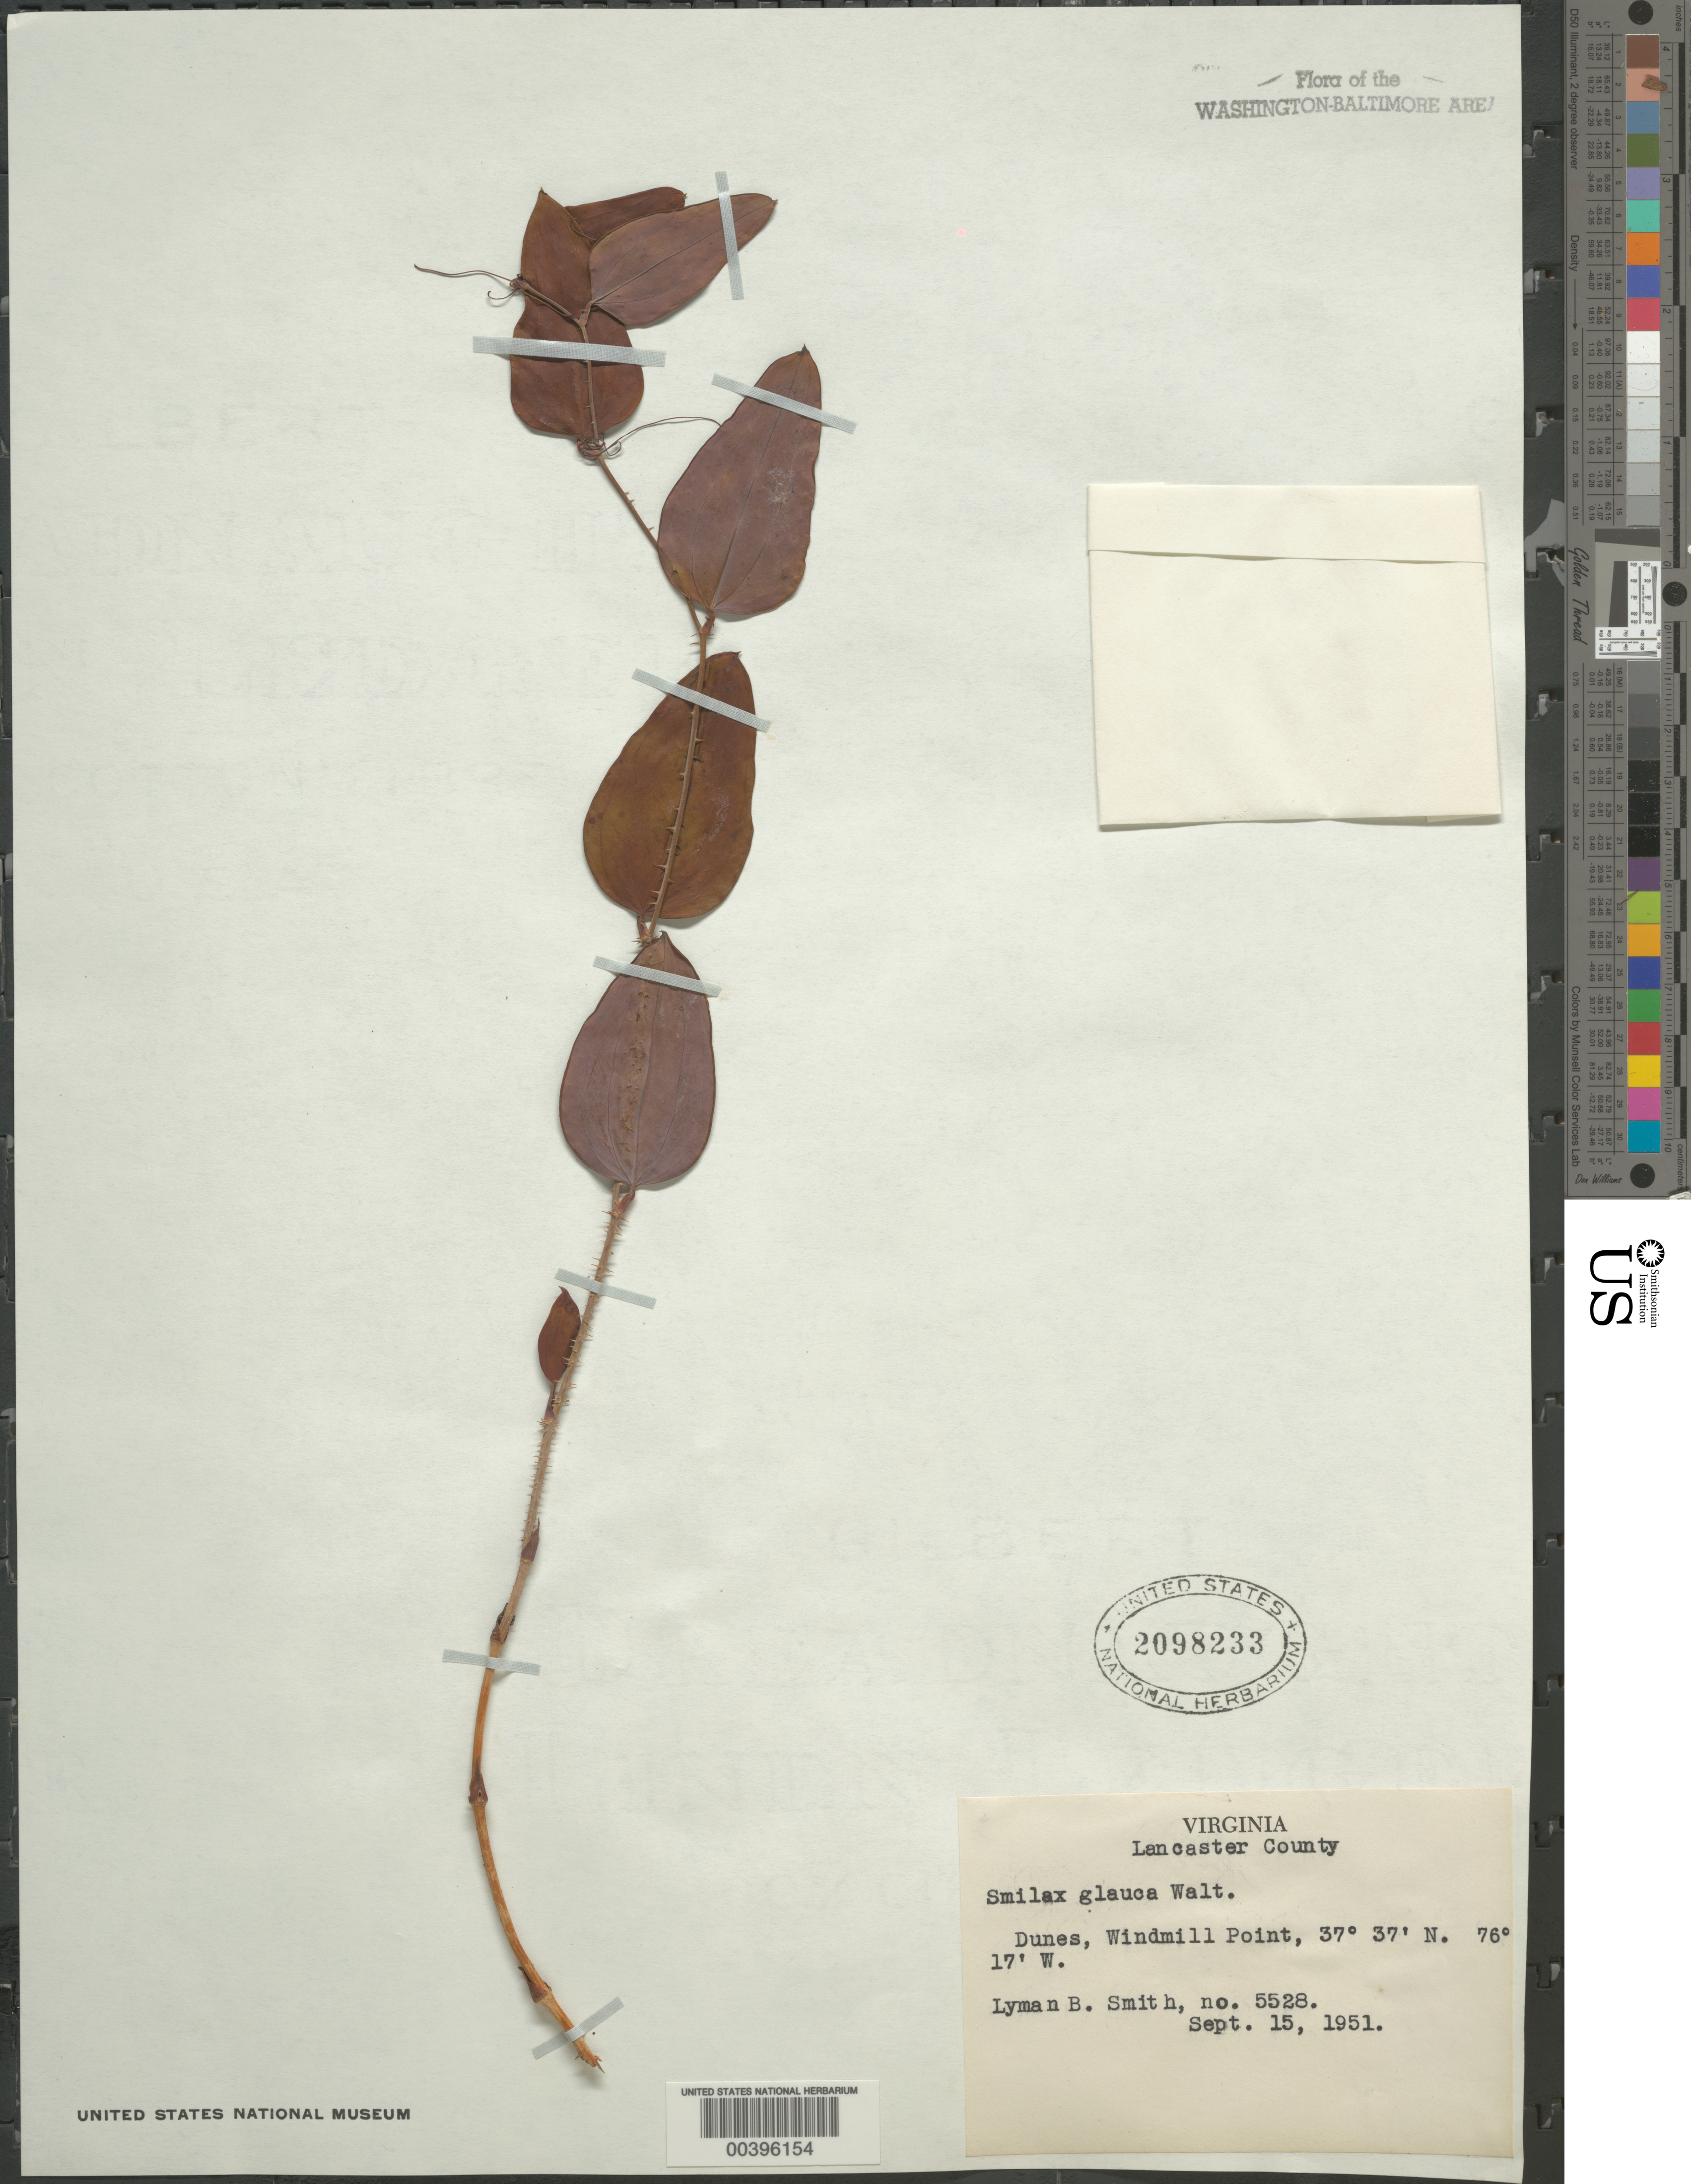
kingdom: Plantae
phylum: Tracheophyta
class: Liliopsida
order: Liliales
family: Smilacaceae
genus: Smilax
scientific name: Smilax glauca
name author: Walter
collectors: L. Smith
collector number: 5528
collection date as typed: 15 Sep 1951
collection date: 1951-09-15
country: United States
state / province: Virginia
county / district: Lancaster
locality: Windmill Point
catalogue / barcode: US 2098233